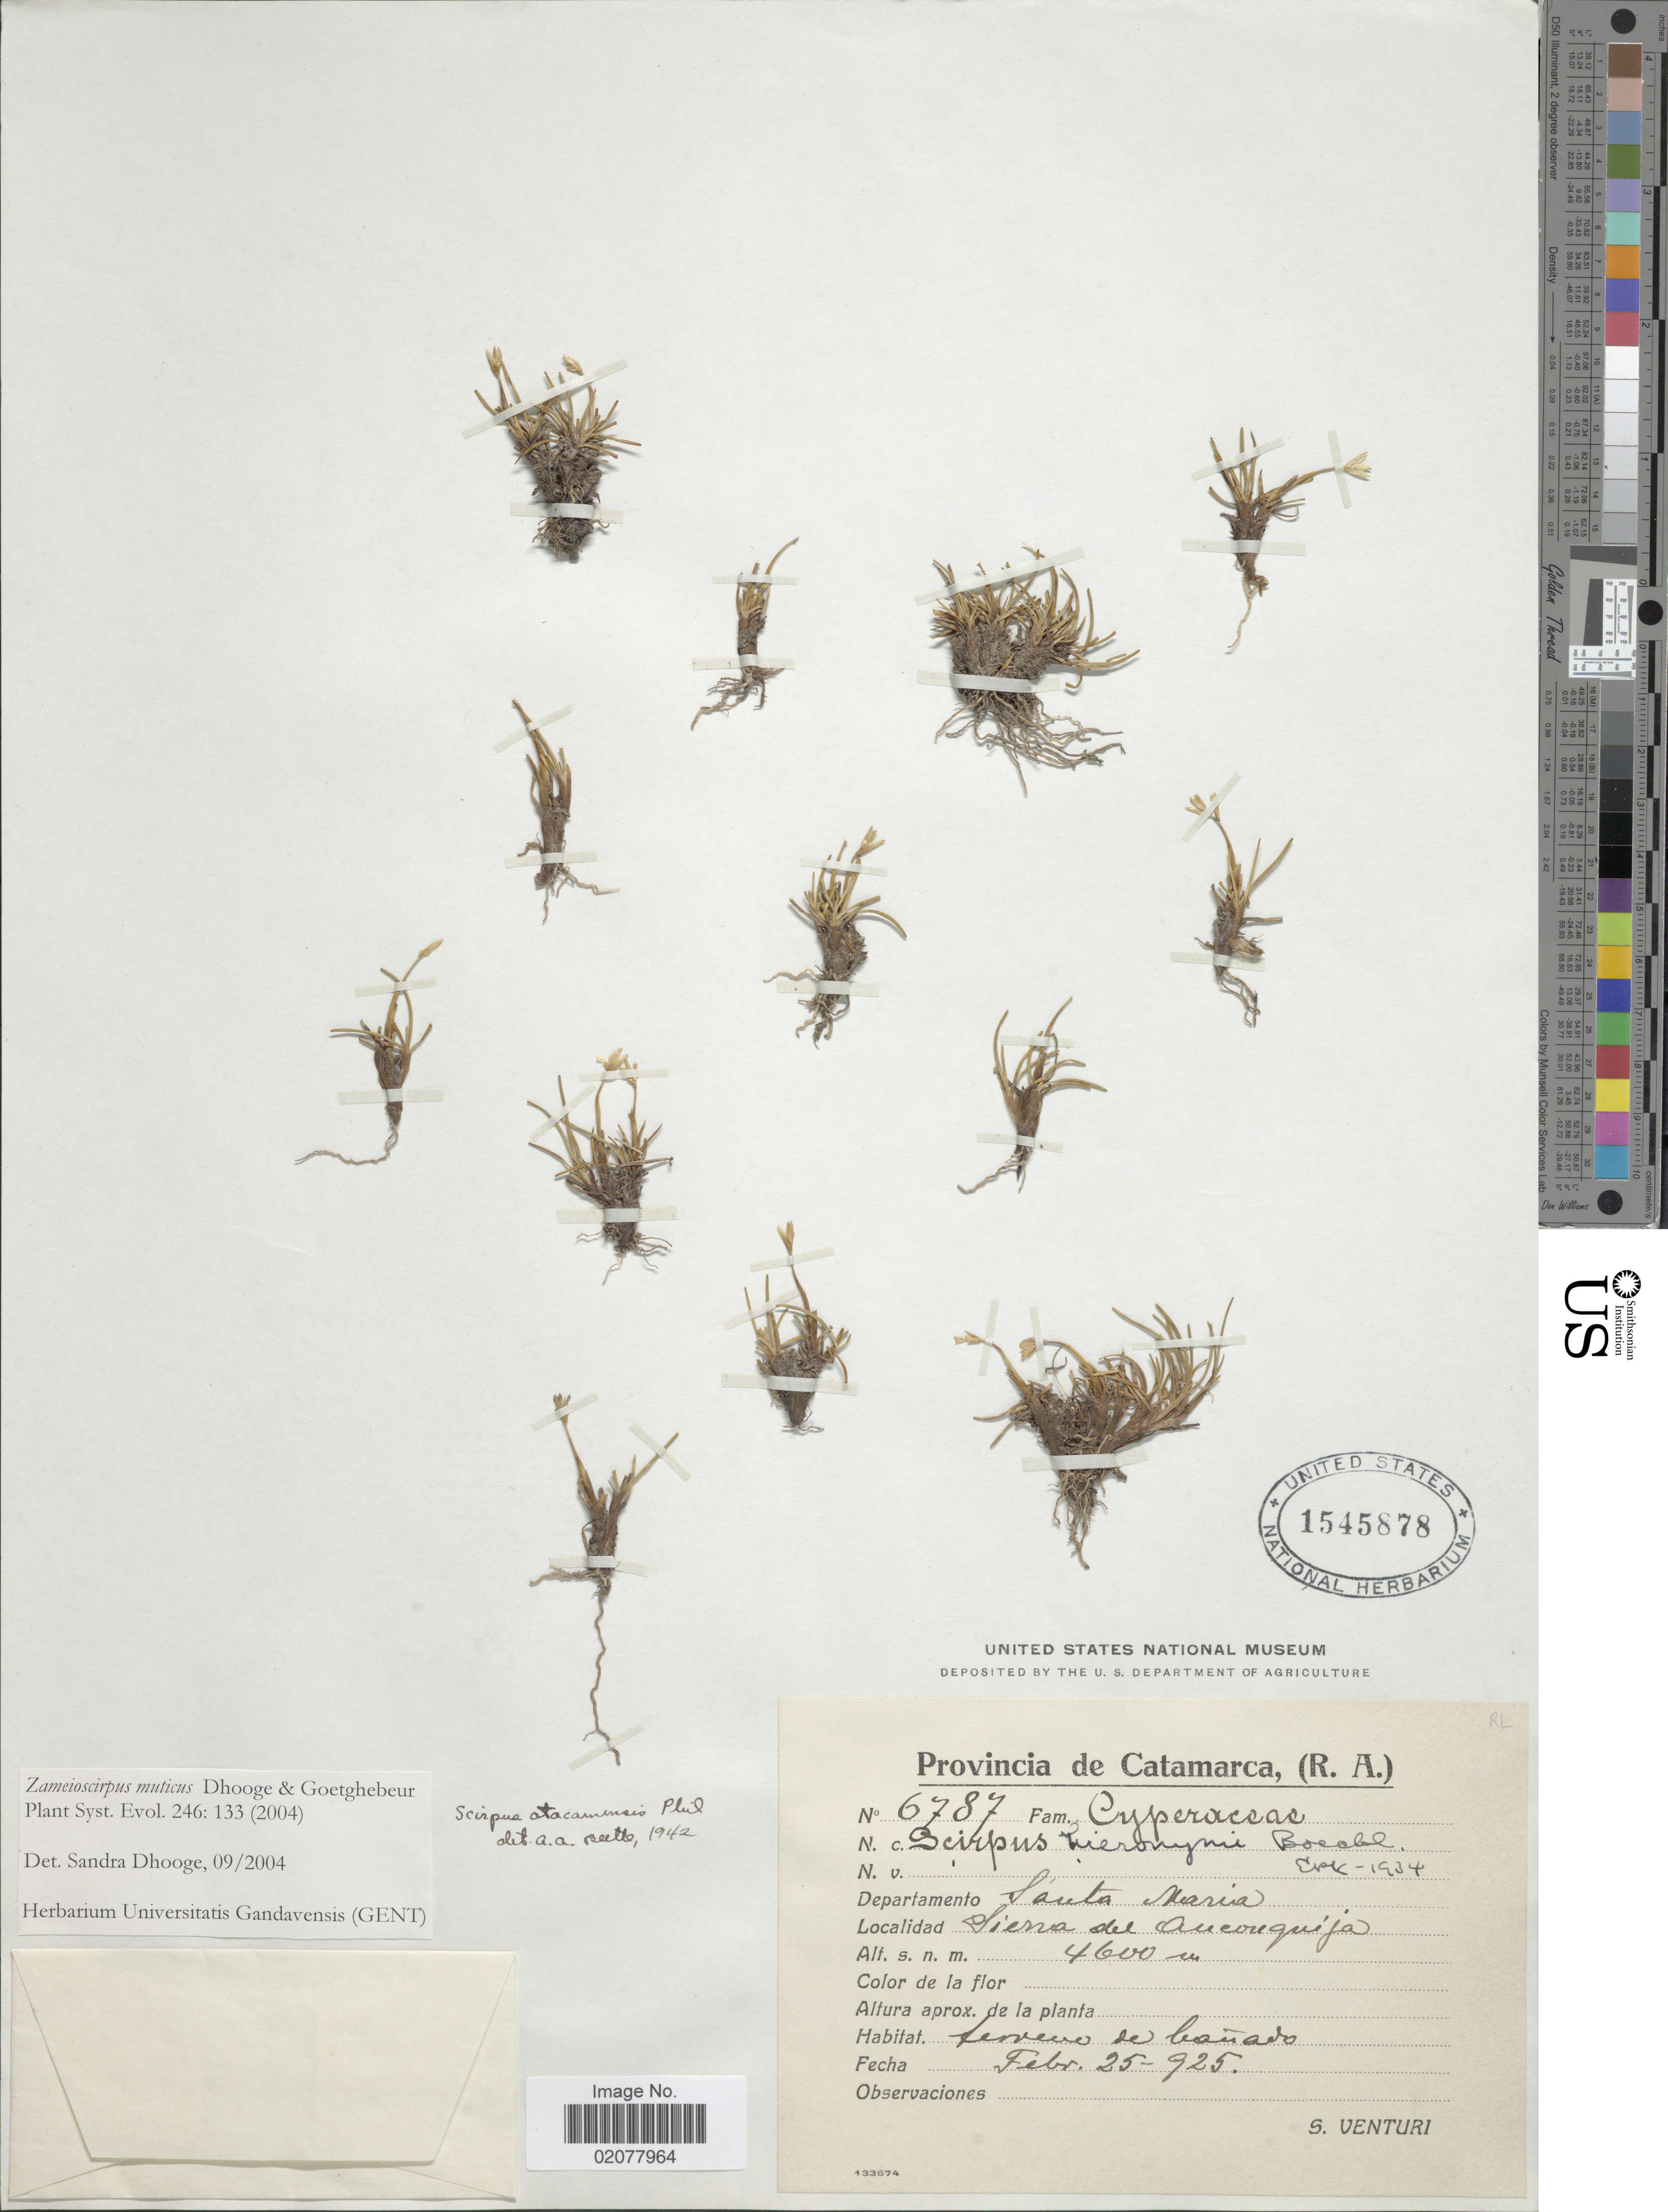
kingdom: Plantae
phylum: Tracheophyta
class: Liliopsida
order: Poales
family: Cyperaceae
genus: Zameioscirpus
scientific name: Zameioscirpus muticus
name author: Dhooge & Goetgh.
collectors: S. Venturi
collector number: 6787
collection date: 1925-02-25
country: Argentina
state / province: Catamarca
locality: Provincia de Catamarca, (R.A.). Departamento Santa Maria. Sierra del Aconquija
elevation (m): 4600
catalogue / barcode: US 1545878